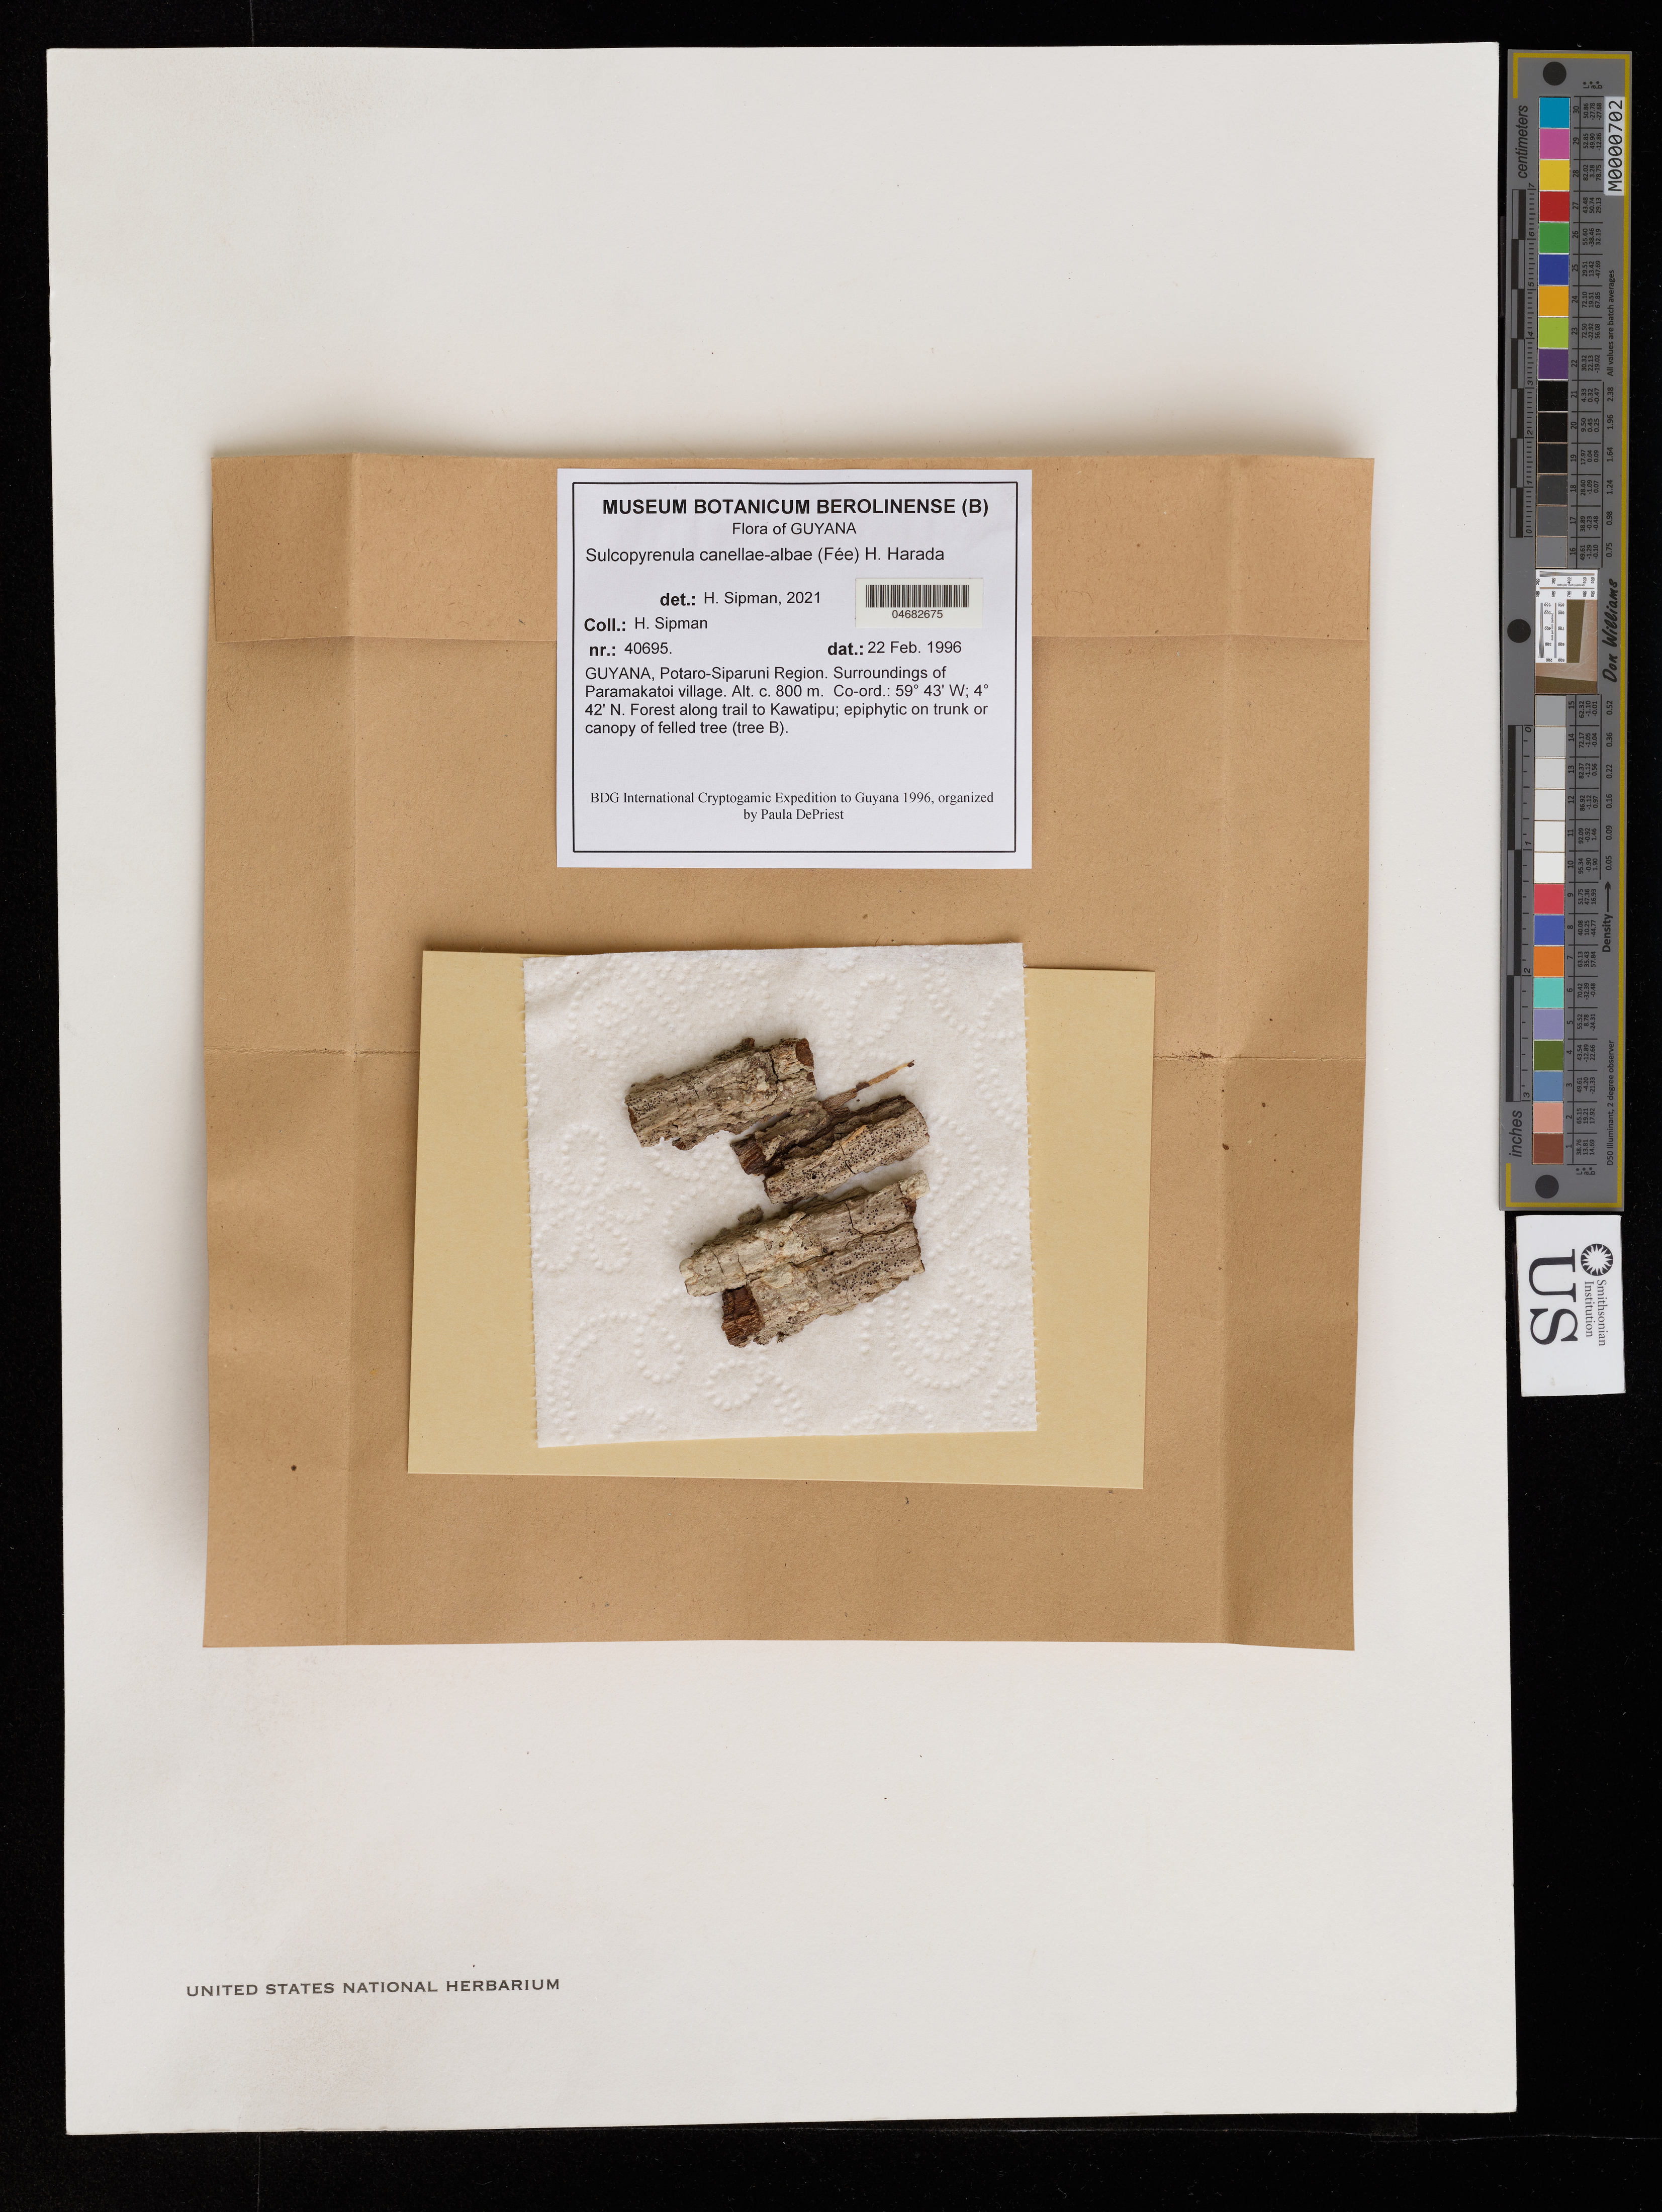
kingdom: Fungi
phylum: Ascomycota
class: Eurotiomycetes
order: Pyrenulales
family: Pyrenulaceae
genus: Sulcopyrenula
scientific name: Sulcopyrenula canellae-albae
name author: (Fée) H. Harada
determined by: Sipman, H.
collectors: H. Sipman et al.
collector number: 40695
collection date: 1996-02-22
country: Guyana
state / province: Potaro-Siparuni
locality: Paramakatoi Village, surroundings. Forest trail to Kawatipu.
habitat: Forest along trail. On trunk or canopy of felled tree (tree B)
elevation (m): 800